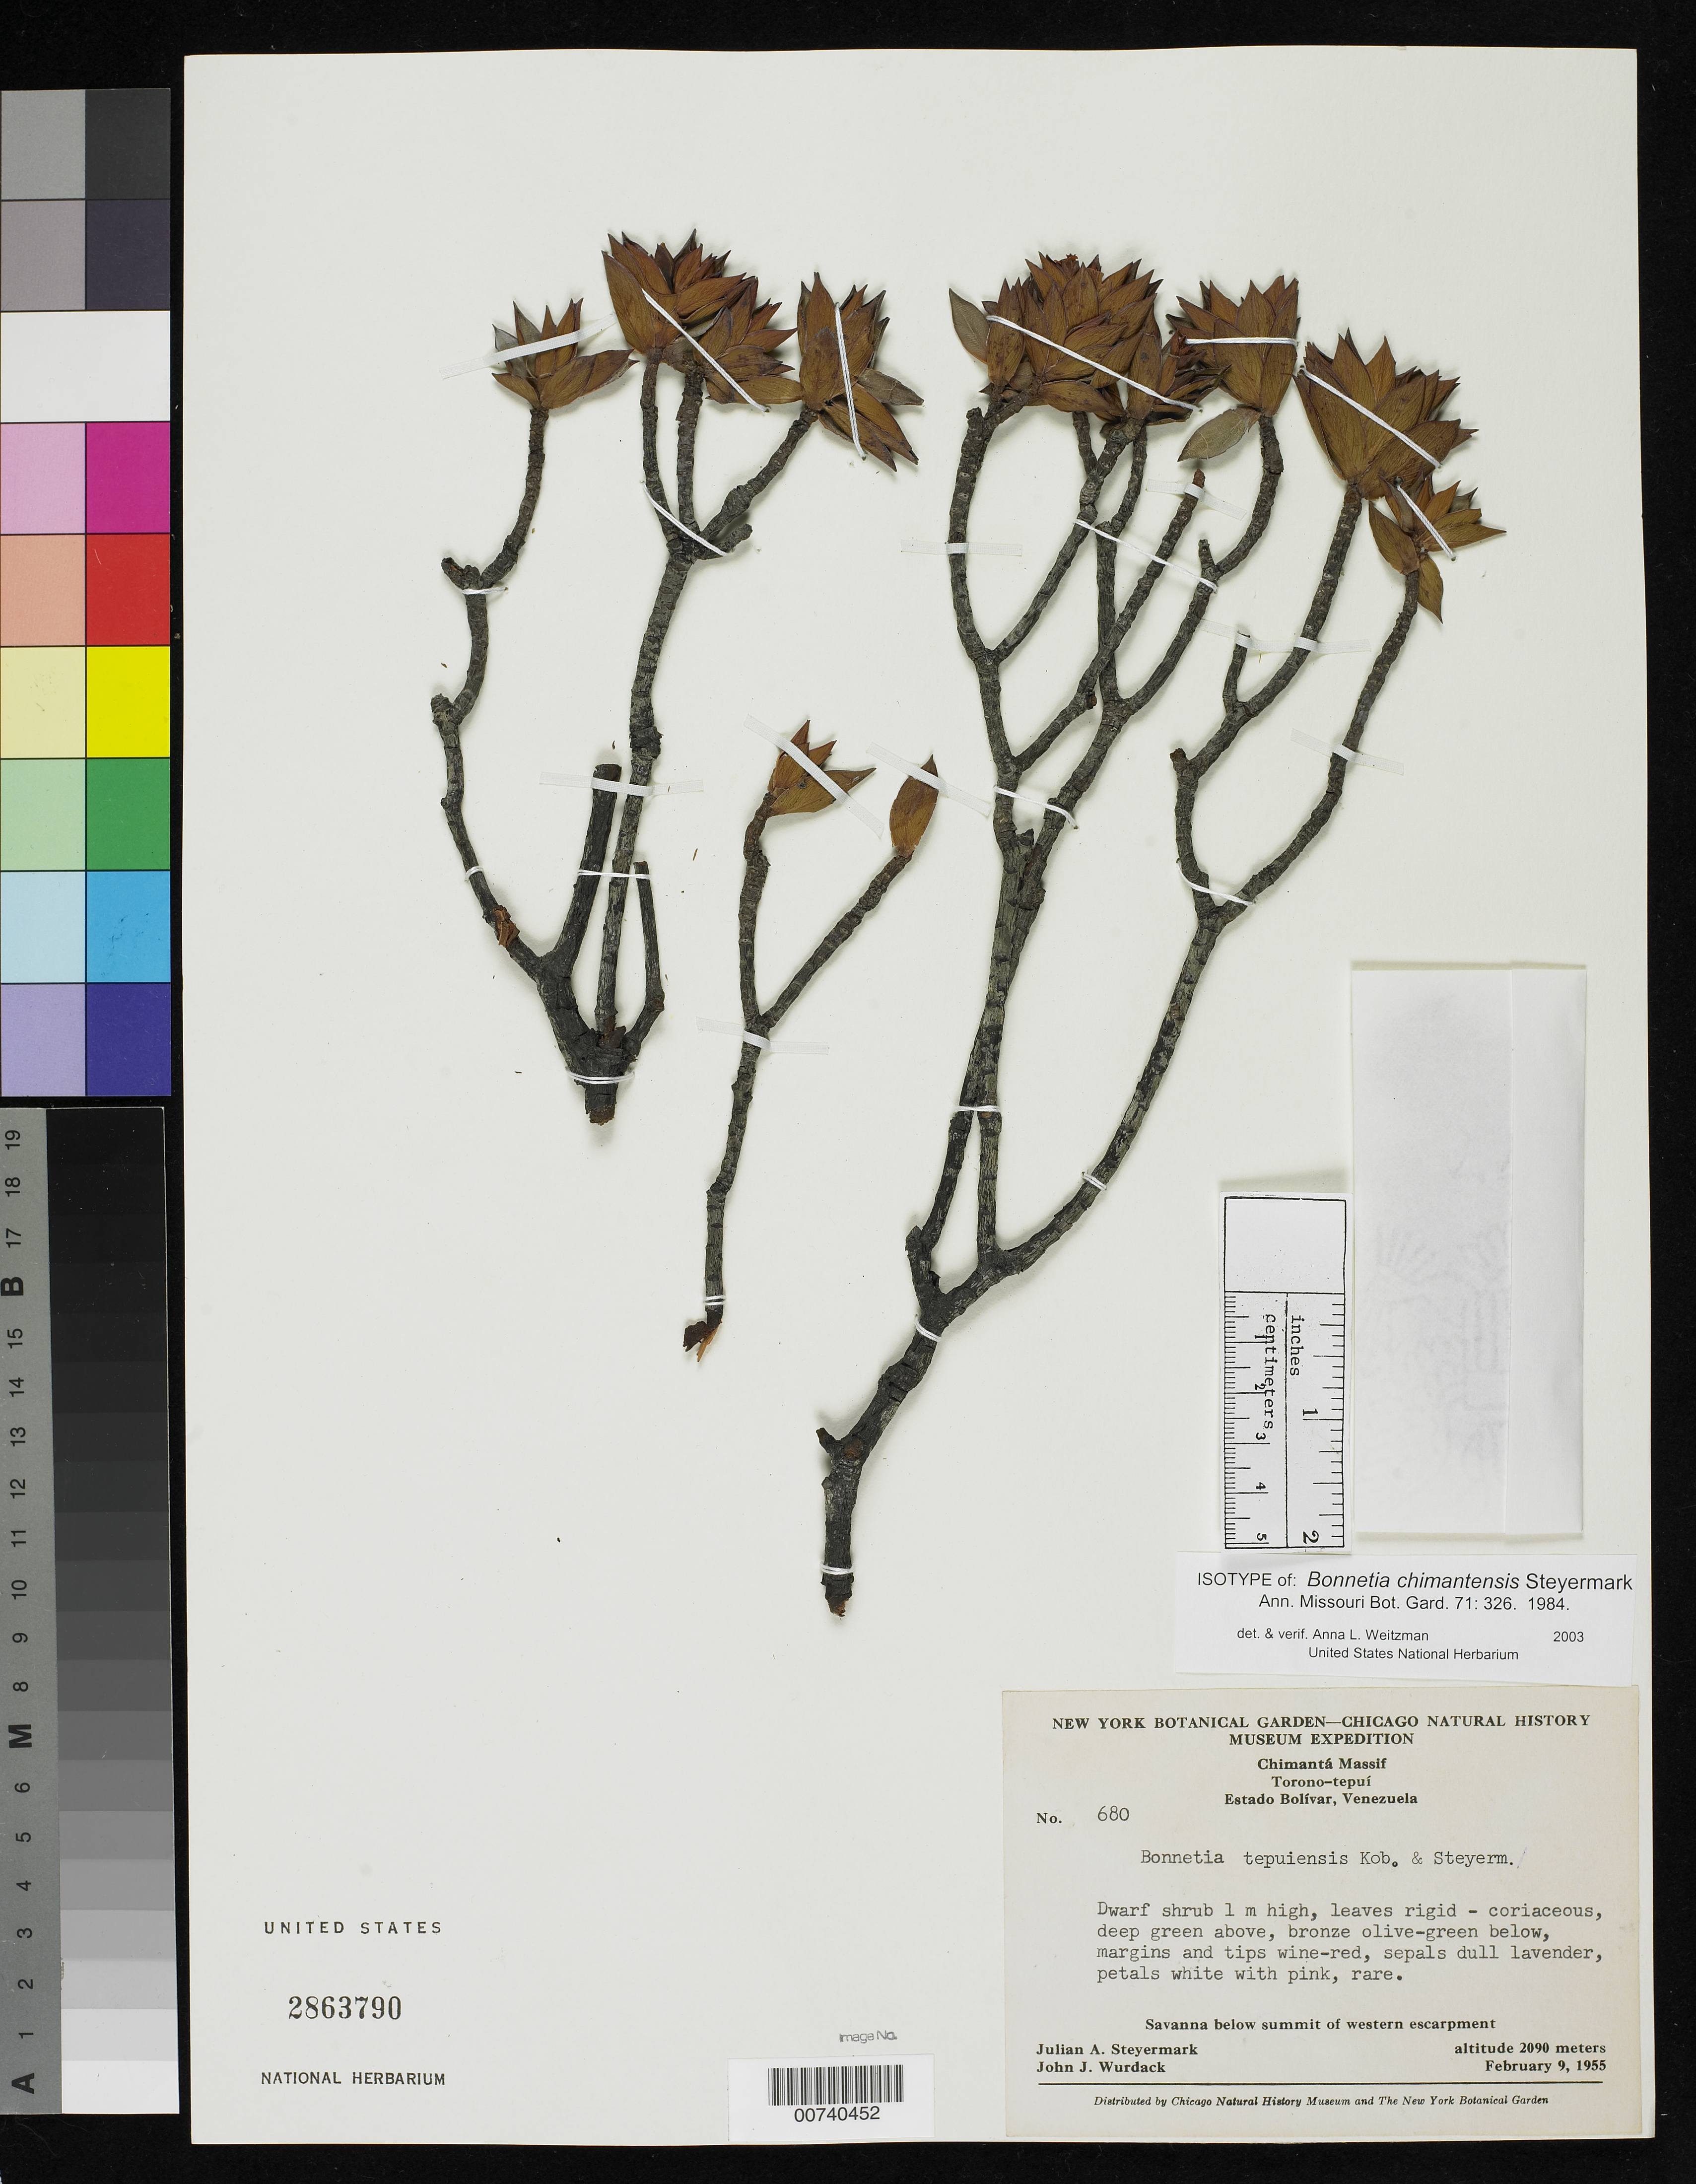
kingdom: Plantae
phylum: Tracheophyta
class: Magnoliopsida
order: Malpighiales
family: Bonnetiaceae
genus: Bonnetia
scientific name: Bonnetia chimantensis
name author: Steyerm.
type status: Isotype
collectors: J. Steyermark & J. J. Wurdack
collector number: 680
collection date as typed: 09 Feb 1955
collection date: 1955-02-09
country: Venezuela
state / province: Bolívar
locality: Chimantá Massif, Torono-tepuí.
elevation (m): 2090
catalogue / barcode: US 2863790